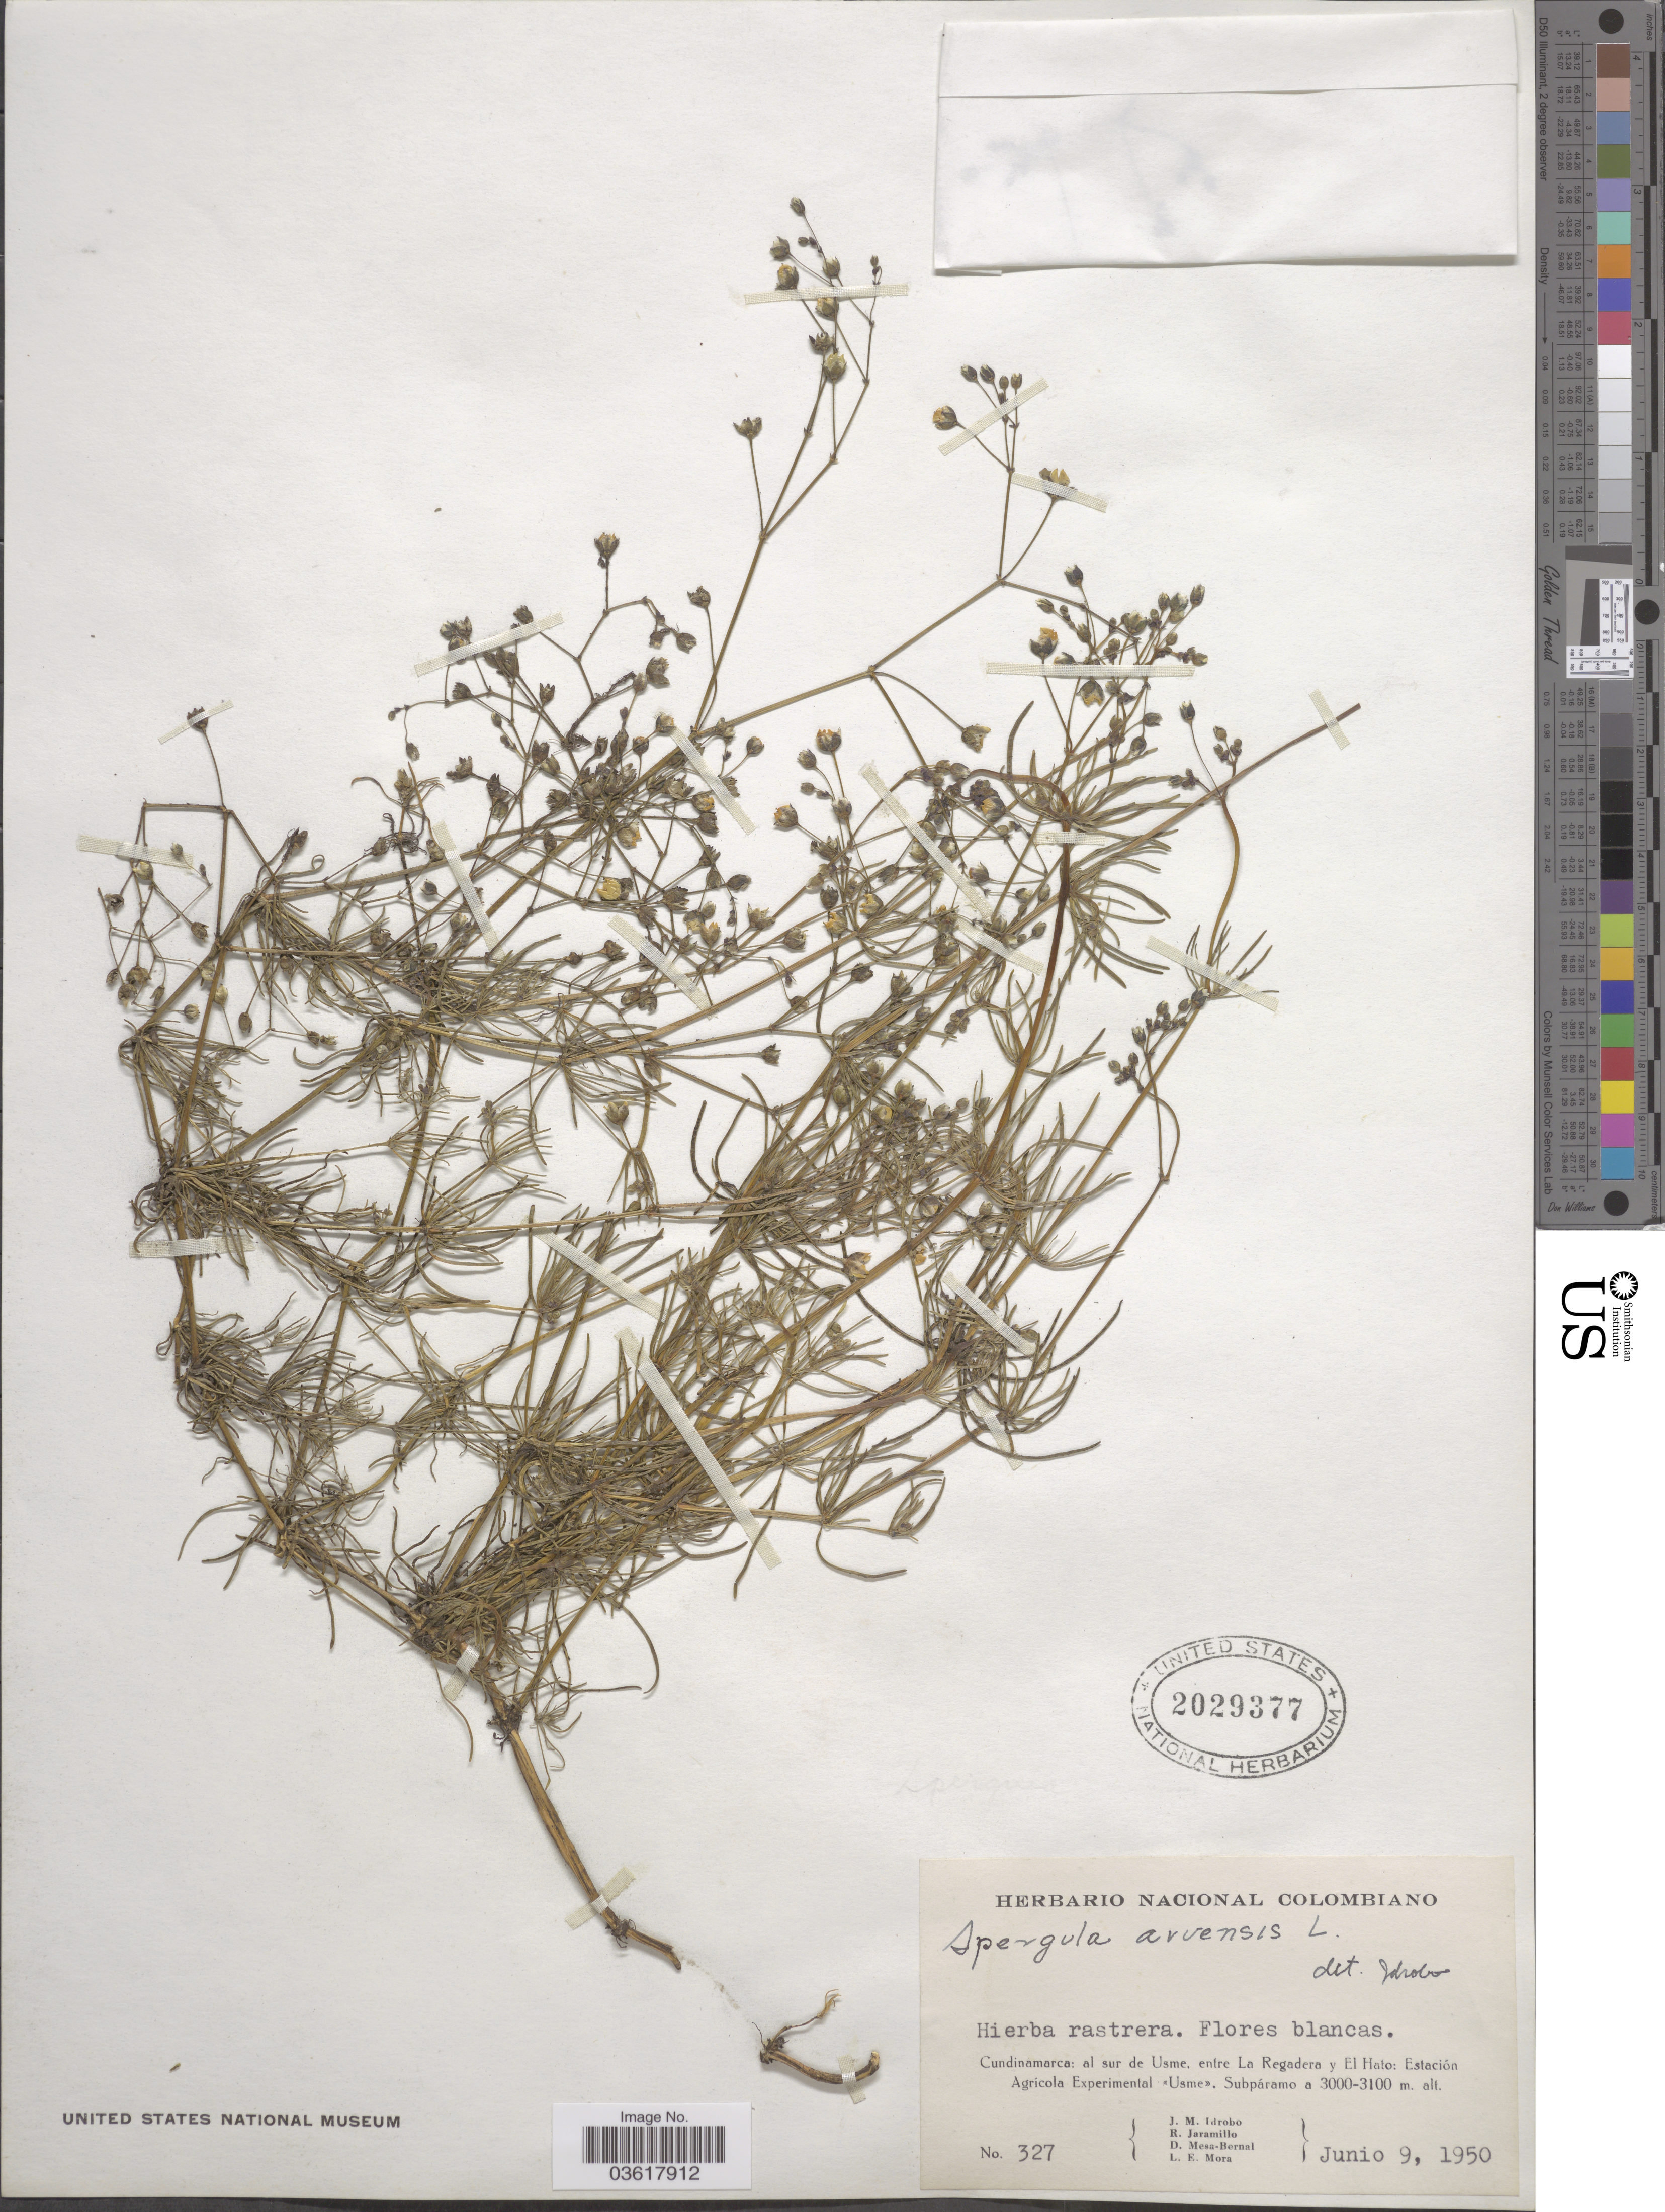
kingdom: Plantae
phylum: Tracheophyta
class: Magnoliopsida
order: Caryophyllales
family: Caryophyllaceae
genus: Spergula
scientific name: Spergula arvensis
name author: L.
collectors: J. M. Idrobo, R. Jaramillo, D. Mesa-Bernal & L. Mora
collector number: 327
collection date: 1950-06-09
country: Colombia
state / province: Cundinamarca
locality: Al sur de Usme, entre La Regadera y El Hato: Estación Agrícola Experimental «Usme».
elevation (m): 3000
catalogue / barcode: US 2029377